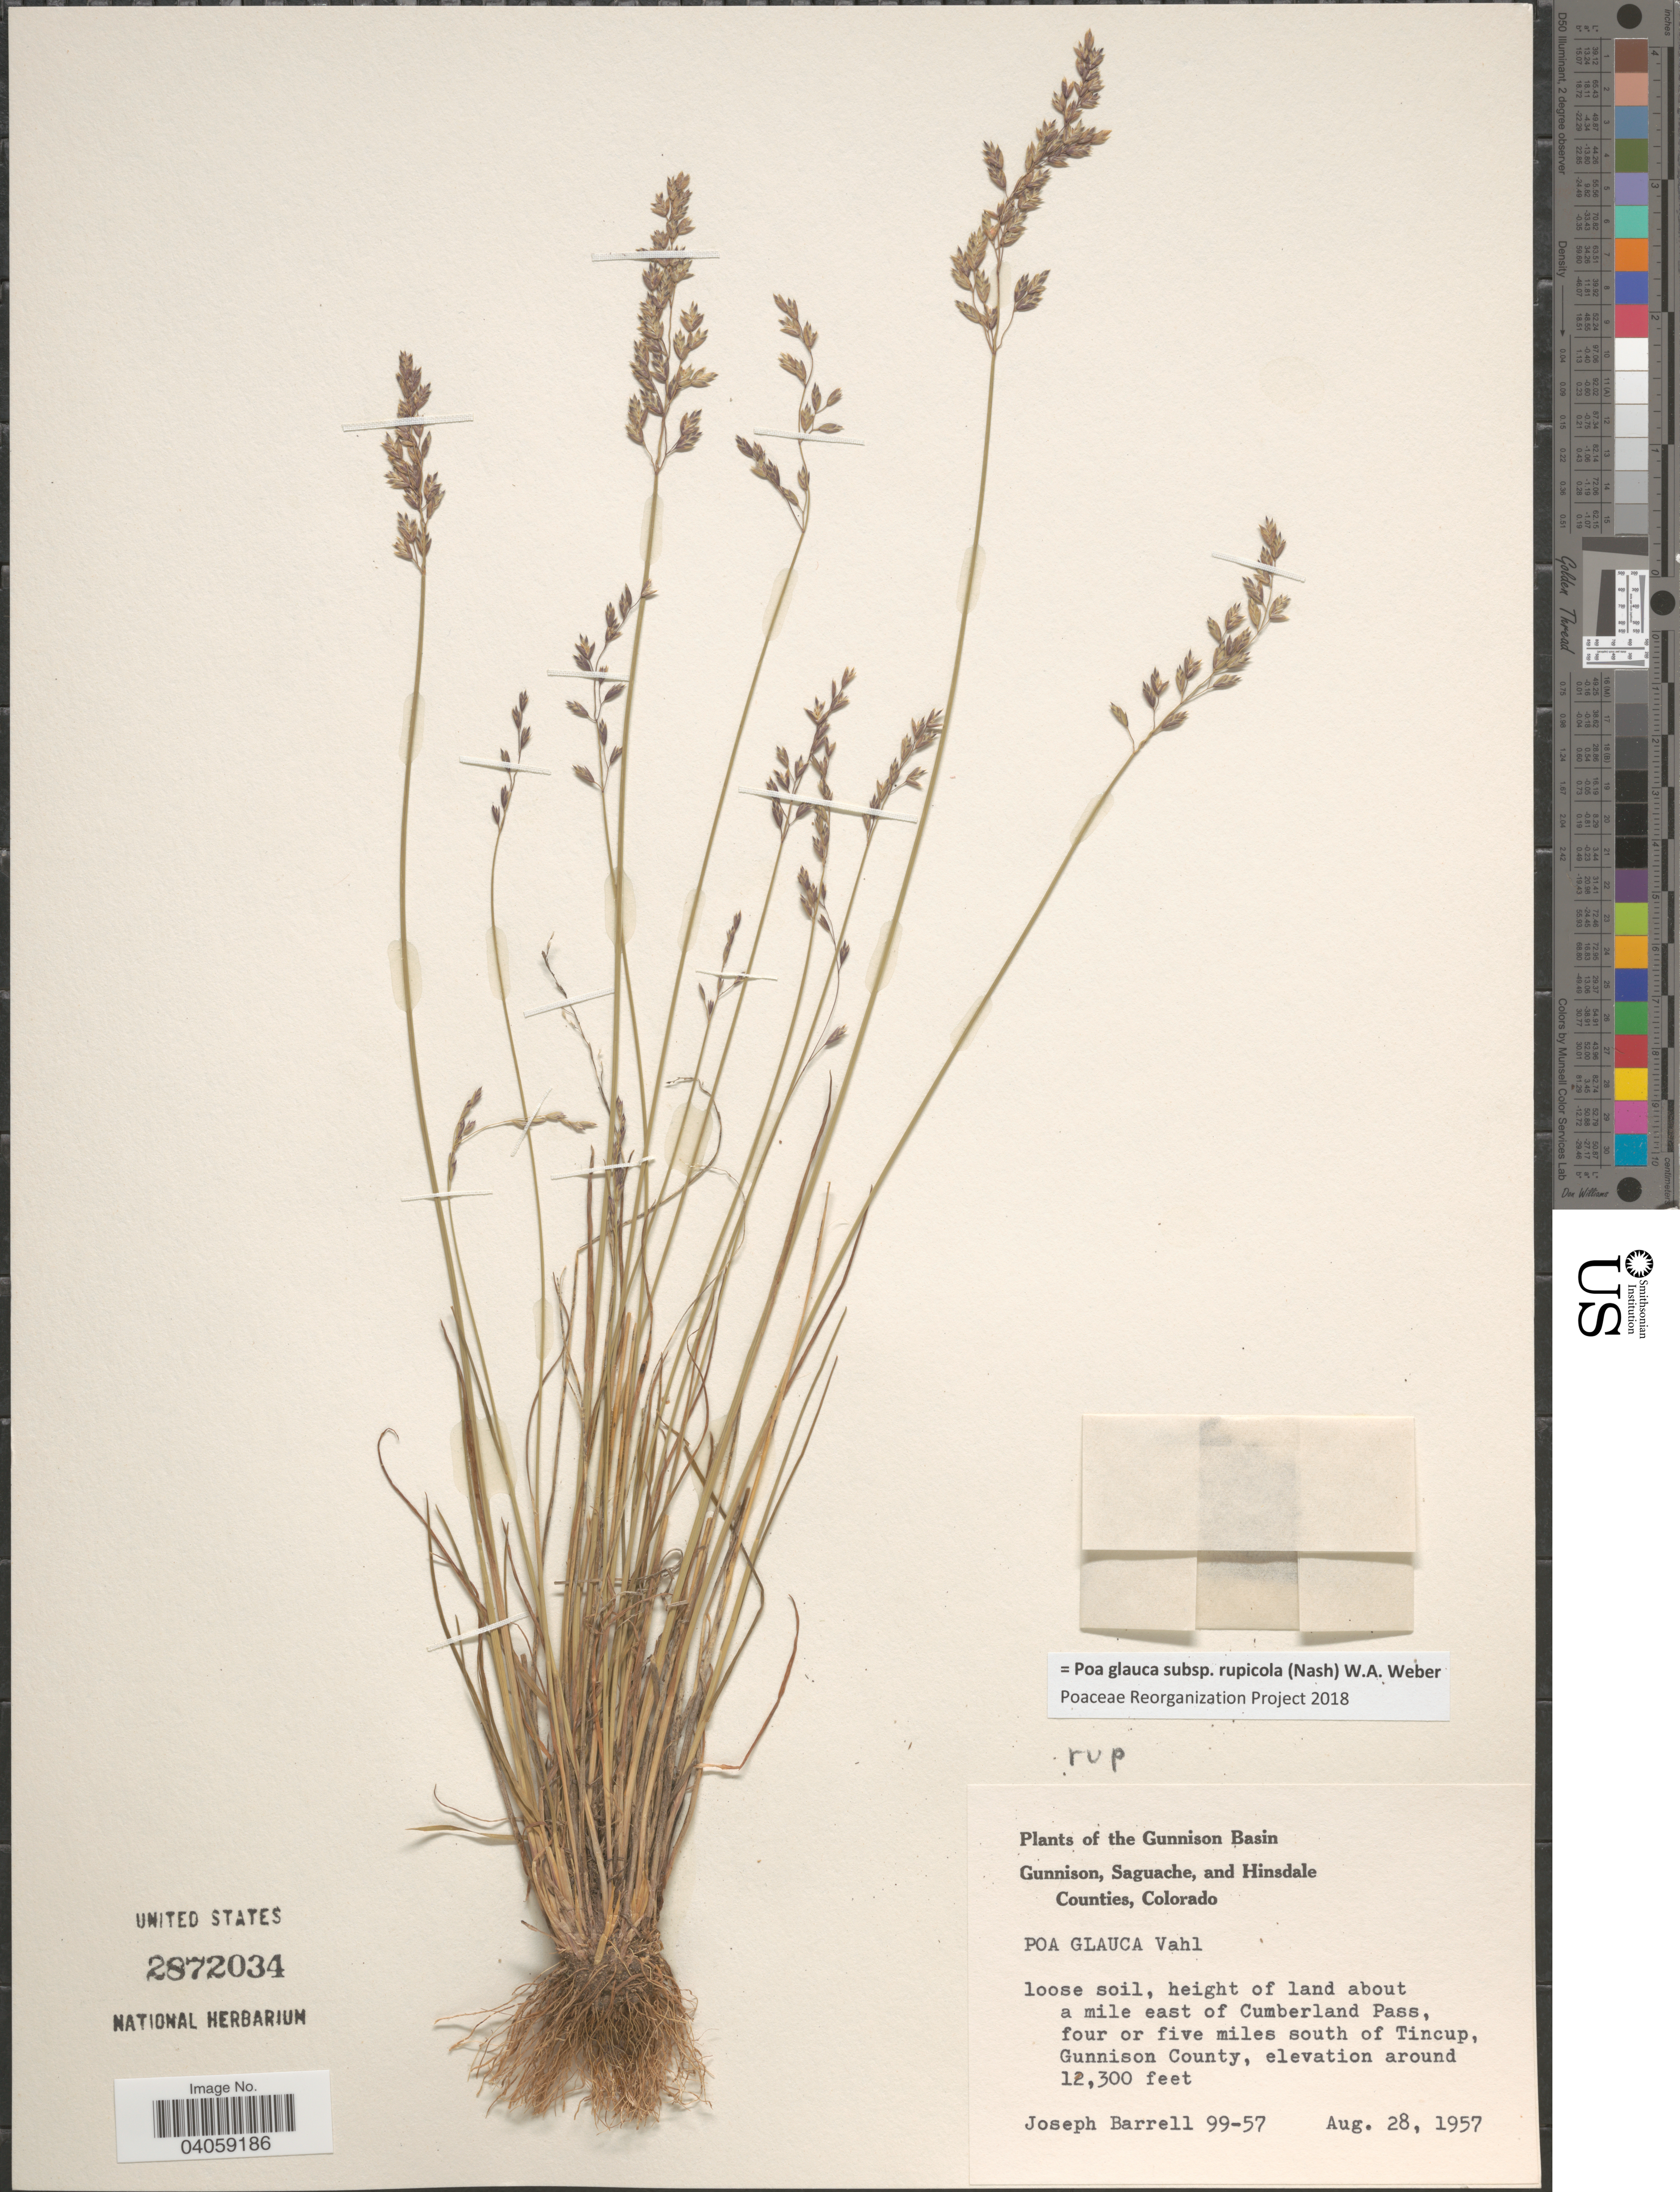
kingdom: Plantae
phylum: Tracheophyta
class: Liliopsida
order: Poales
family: Poaceae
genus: Poa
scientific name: Poa glauca subsp. rupicola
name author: (Nash) W.A. Weber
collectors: J. Barrell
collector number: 99-57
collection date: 1957-08-28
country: United States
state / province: Colorado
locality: Gunnison Basin. Loose soil, height of land about a mile east of Cumberland Pass, four or five miles south of Tincup, Gunnison County.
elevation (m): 3749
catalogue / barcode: US 2872034